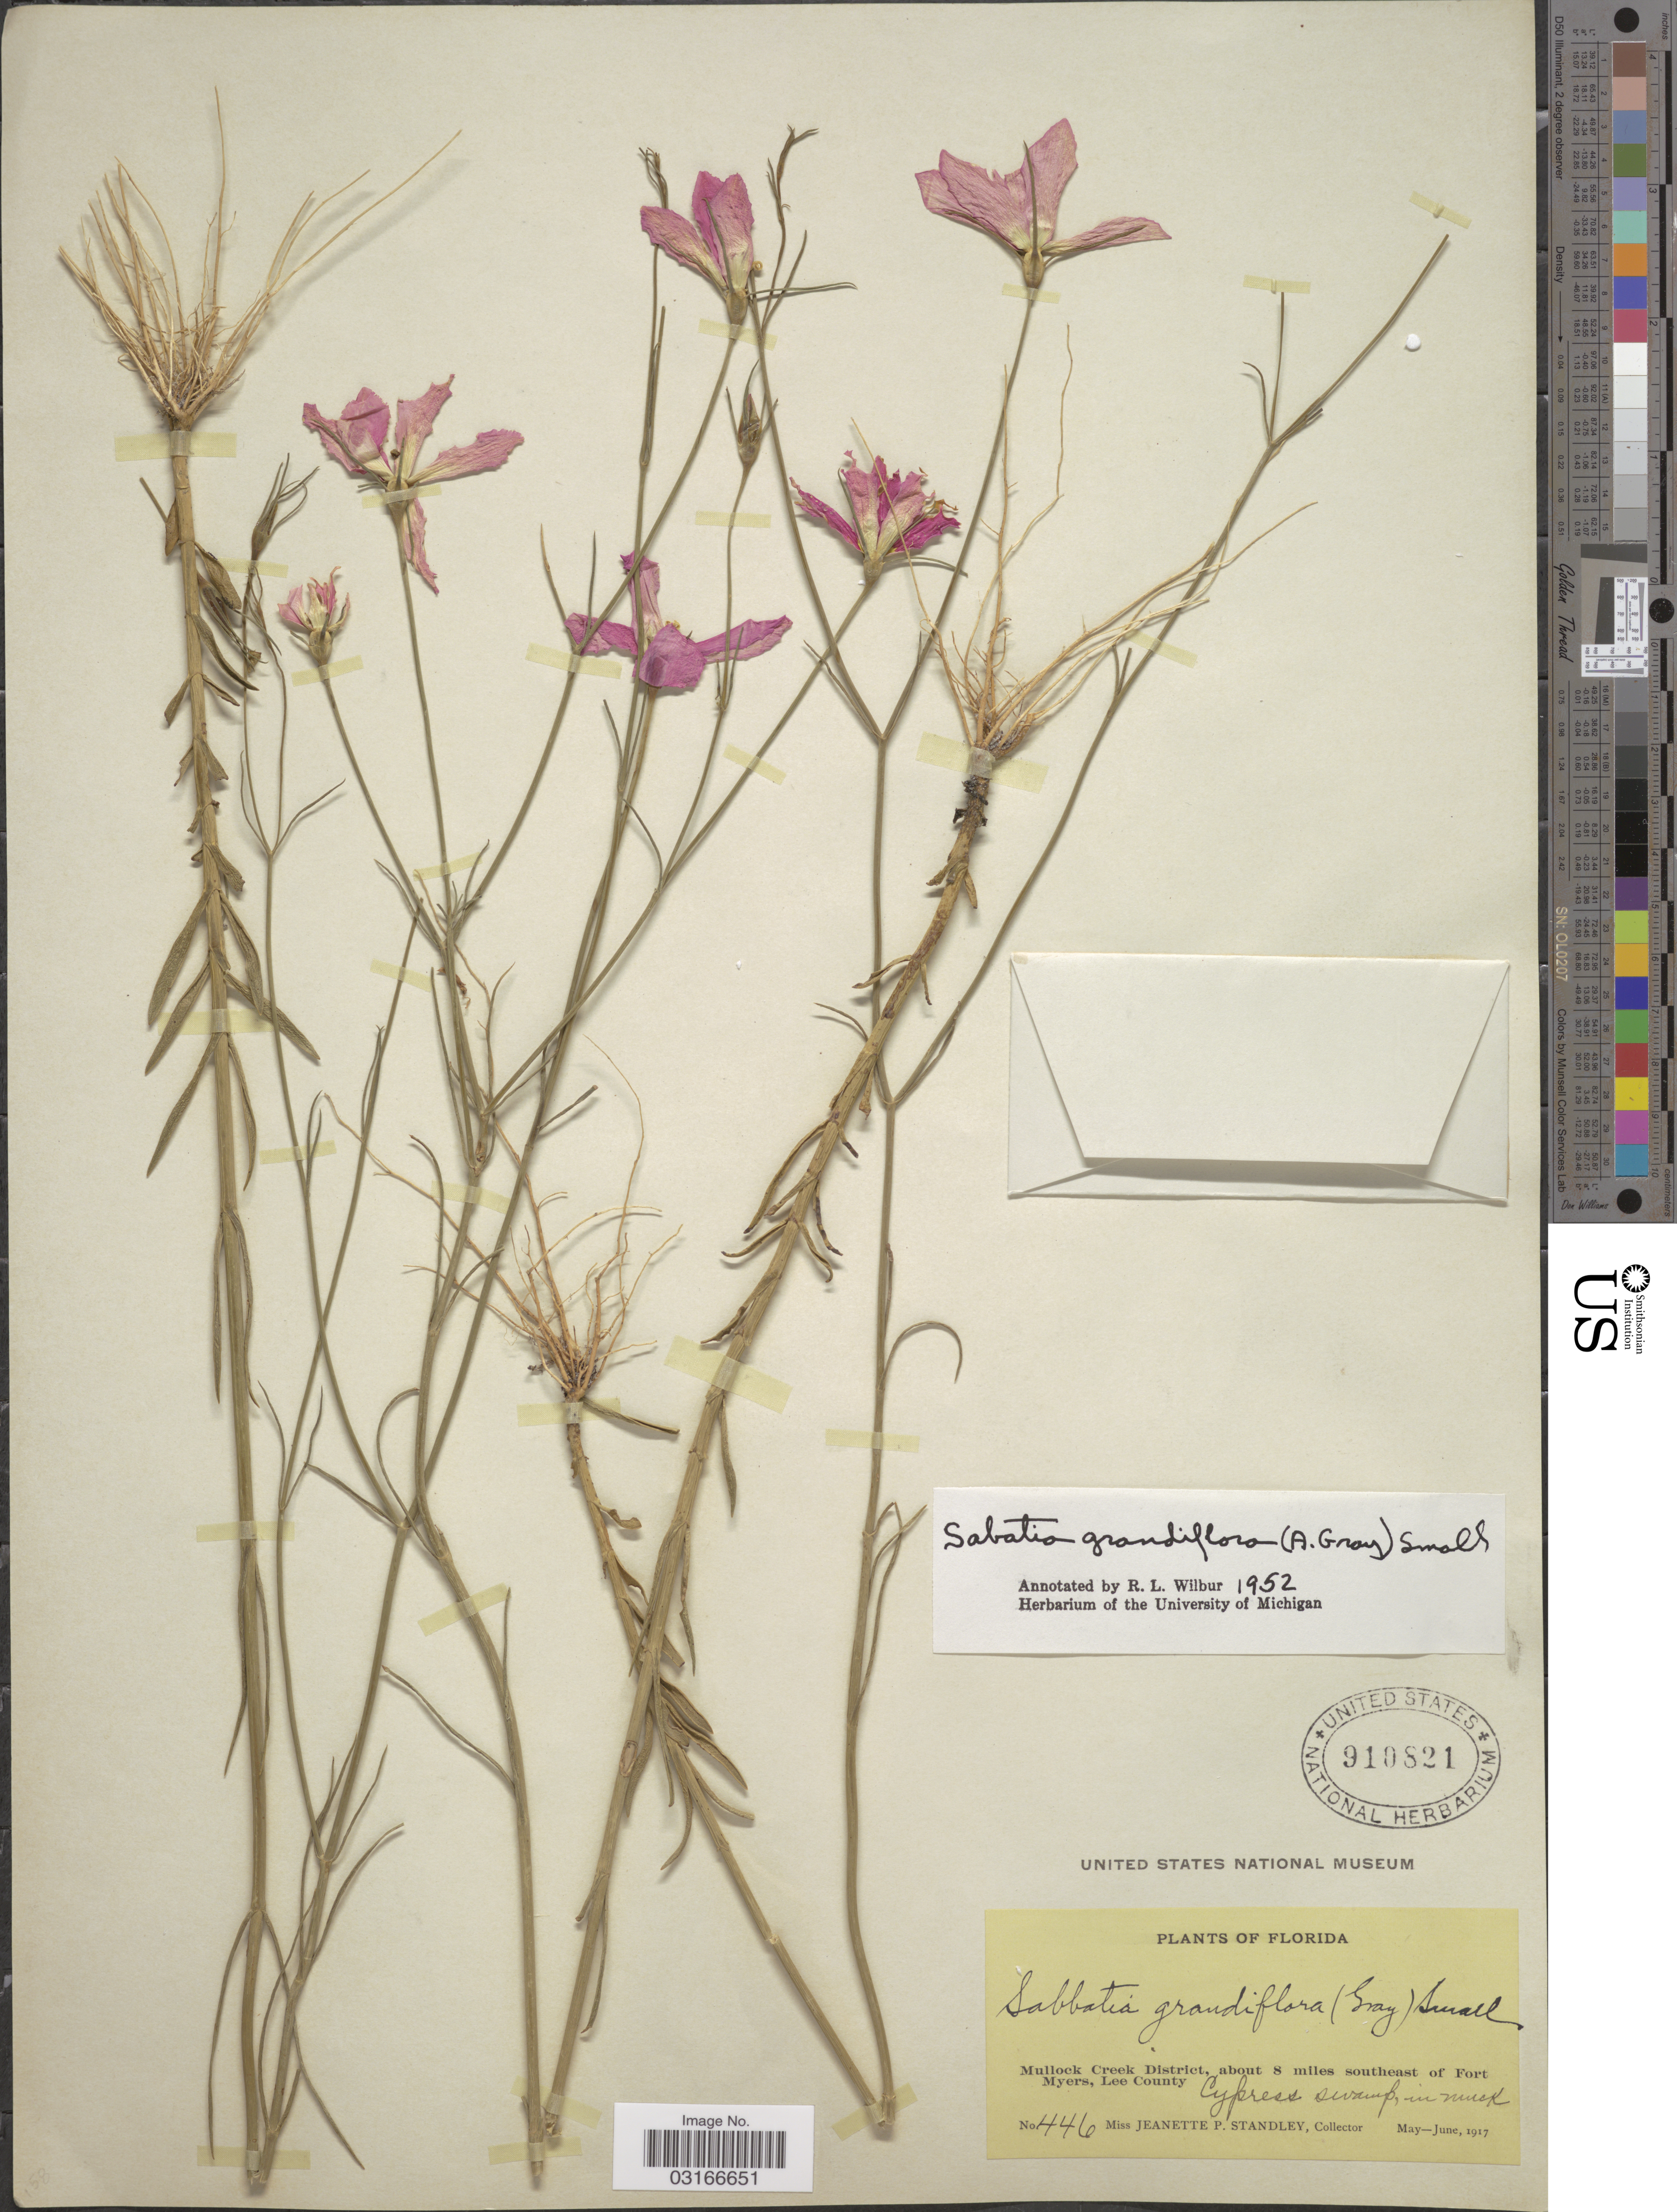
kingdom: Plantae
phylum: Tracheophyta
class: Magnoliopsida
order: Gentianales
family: Gentianaceae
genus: Sabatia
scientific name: Sabatia grandiflora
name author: (A. Gray) Small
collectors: J. P. Standley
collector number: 446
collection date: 1917-05/1917-06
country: United States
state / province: Florida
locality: Mullock Creek District, about 8 miles southeast of Fort Myers, Lee County.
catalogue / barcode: US 910821